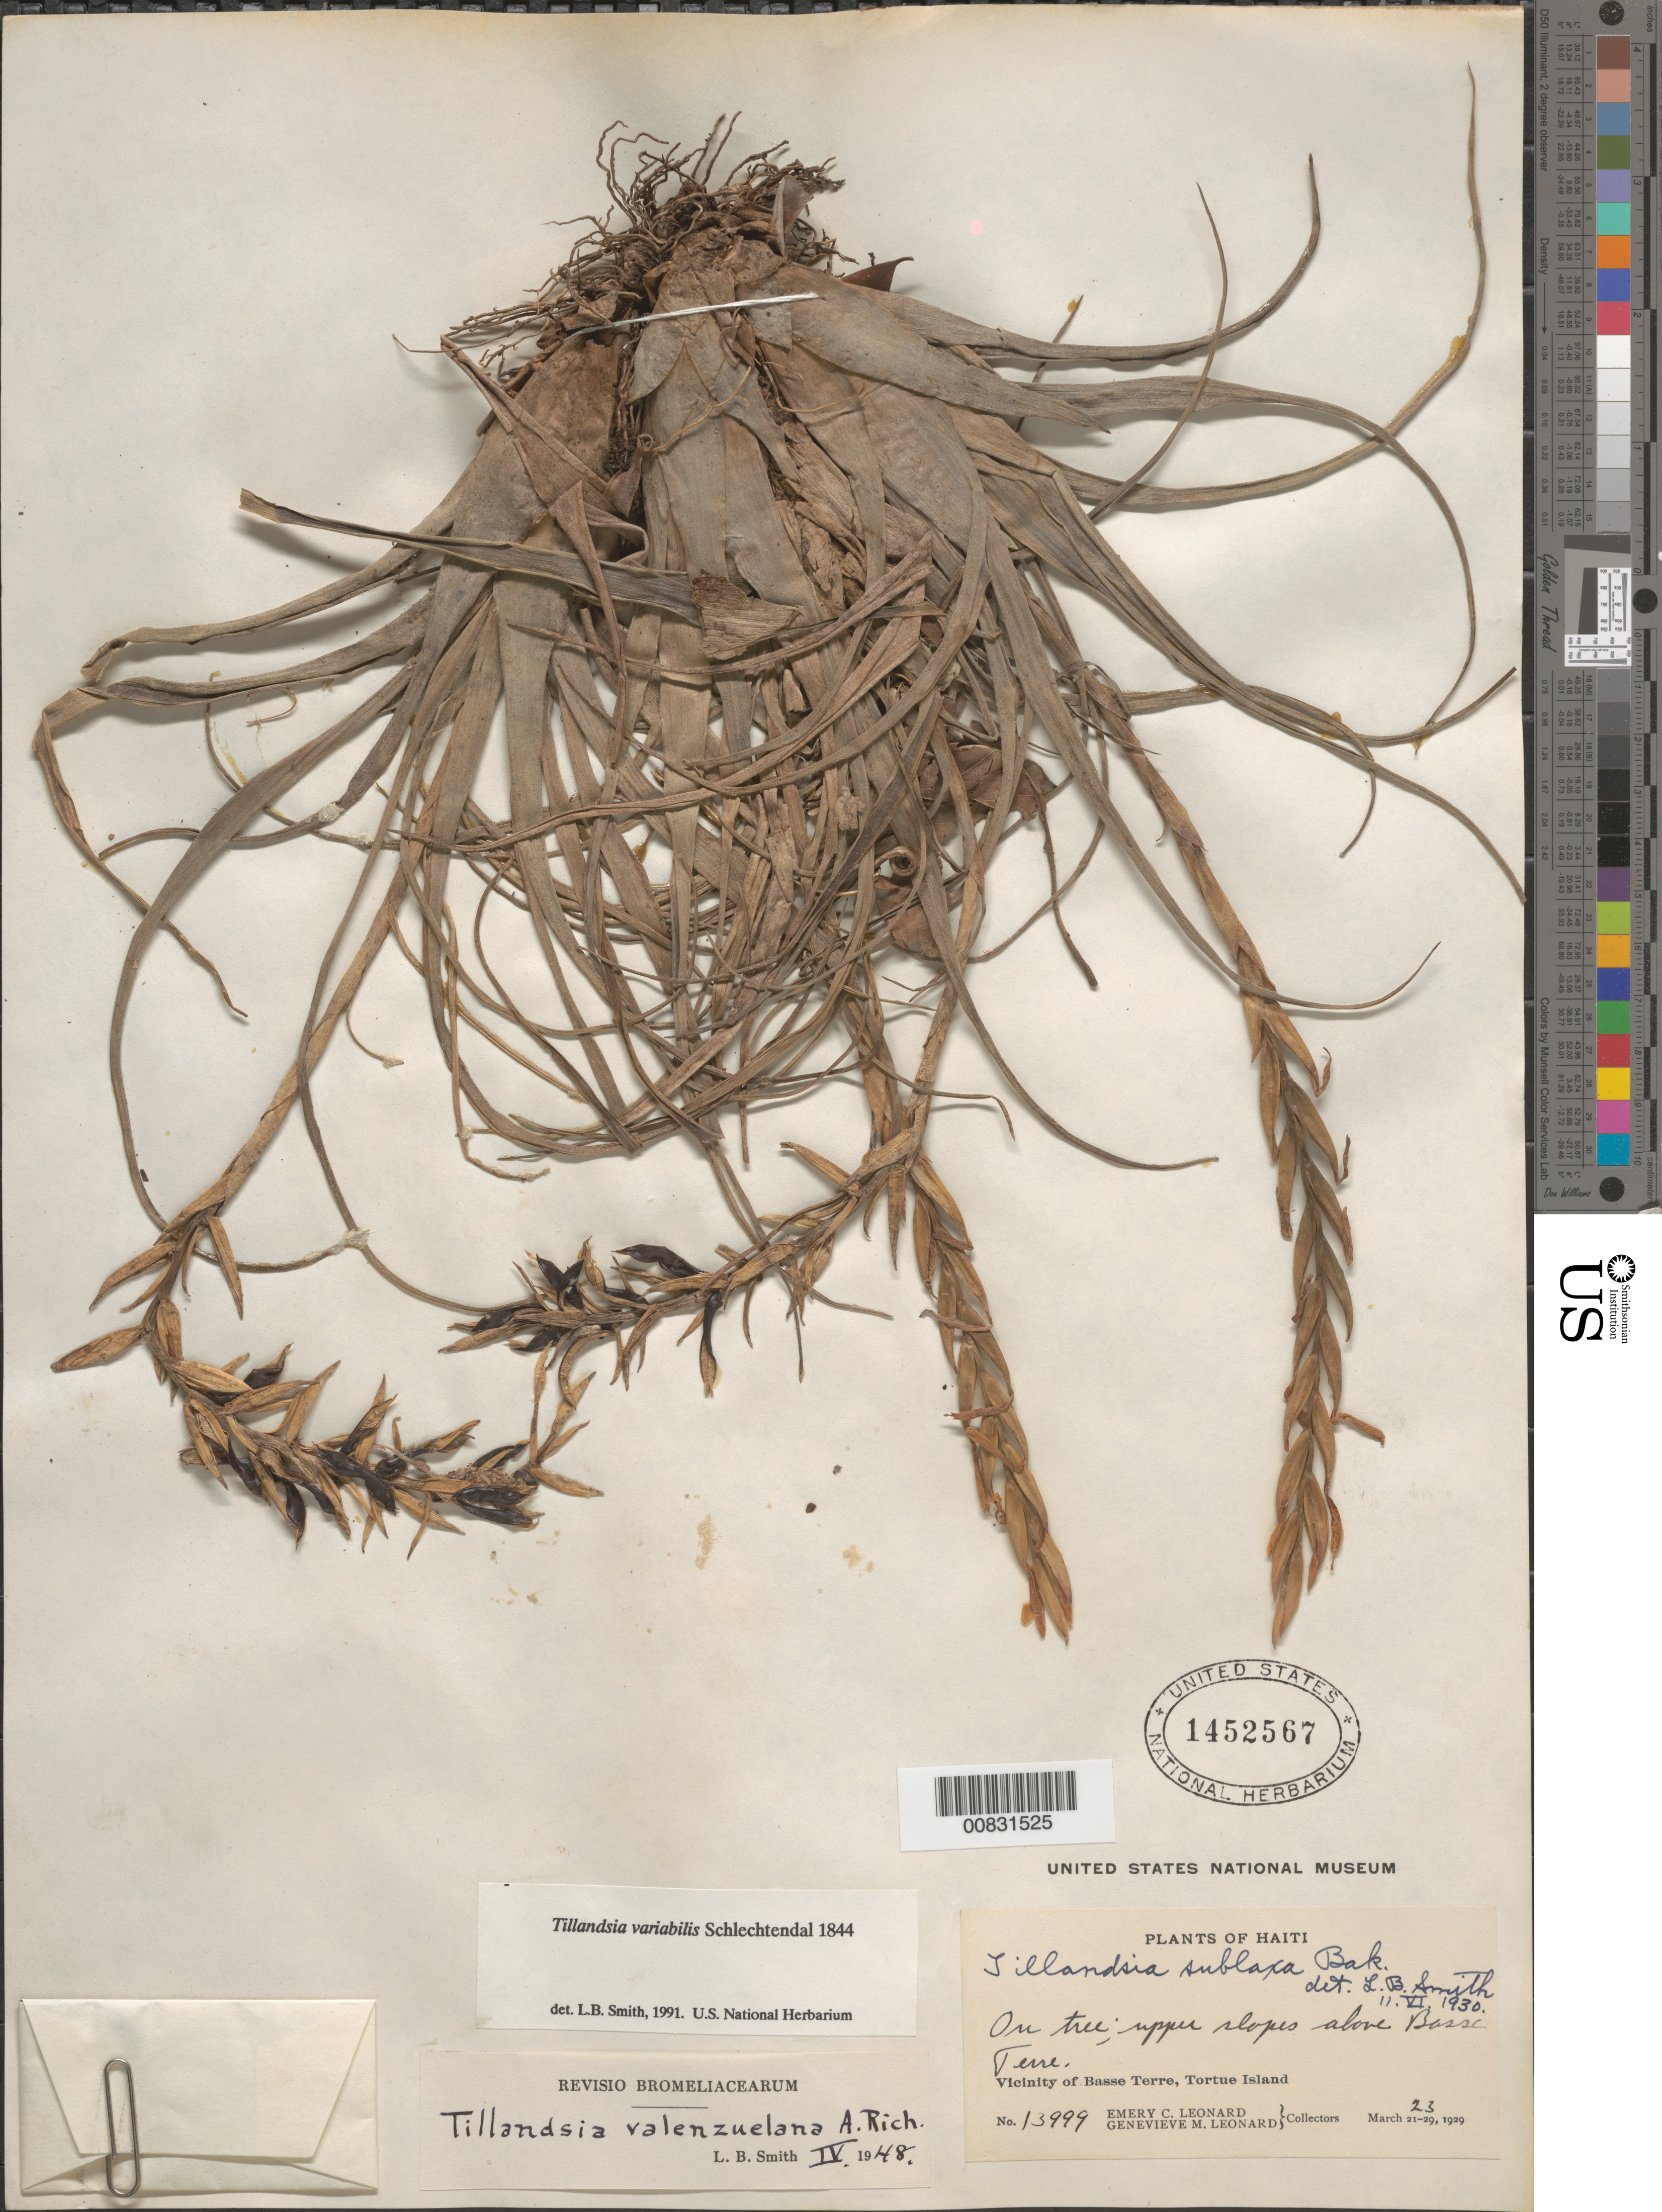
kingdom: Plantae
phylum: Tracheophyta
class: Liliopsida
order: Poales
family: Bromeliaceae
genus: Tillandsia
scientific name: Tillandsia variabilis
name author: Schltdl.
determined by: Smith, Lyman B., (US), NMNH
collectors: E. C. Leonard & G. M. Leonard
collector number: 13999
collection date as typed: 23 Mar 1929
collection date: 1929-03-23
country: Haiti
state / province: Nord-Óuest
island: Île de la Tortue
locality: Vicinity of Basse Terre, Tortue Island. Upper slopes above Basse Terre.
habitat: On tree.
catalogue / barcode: US 1452567